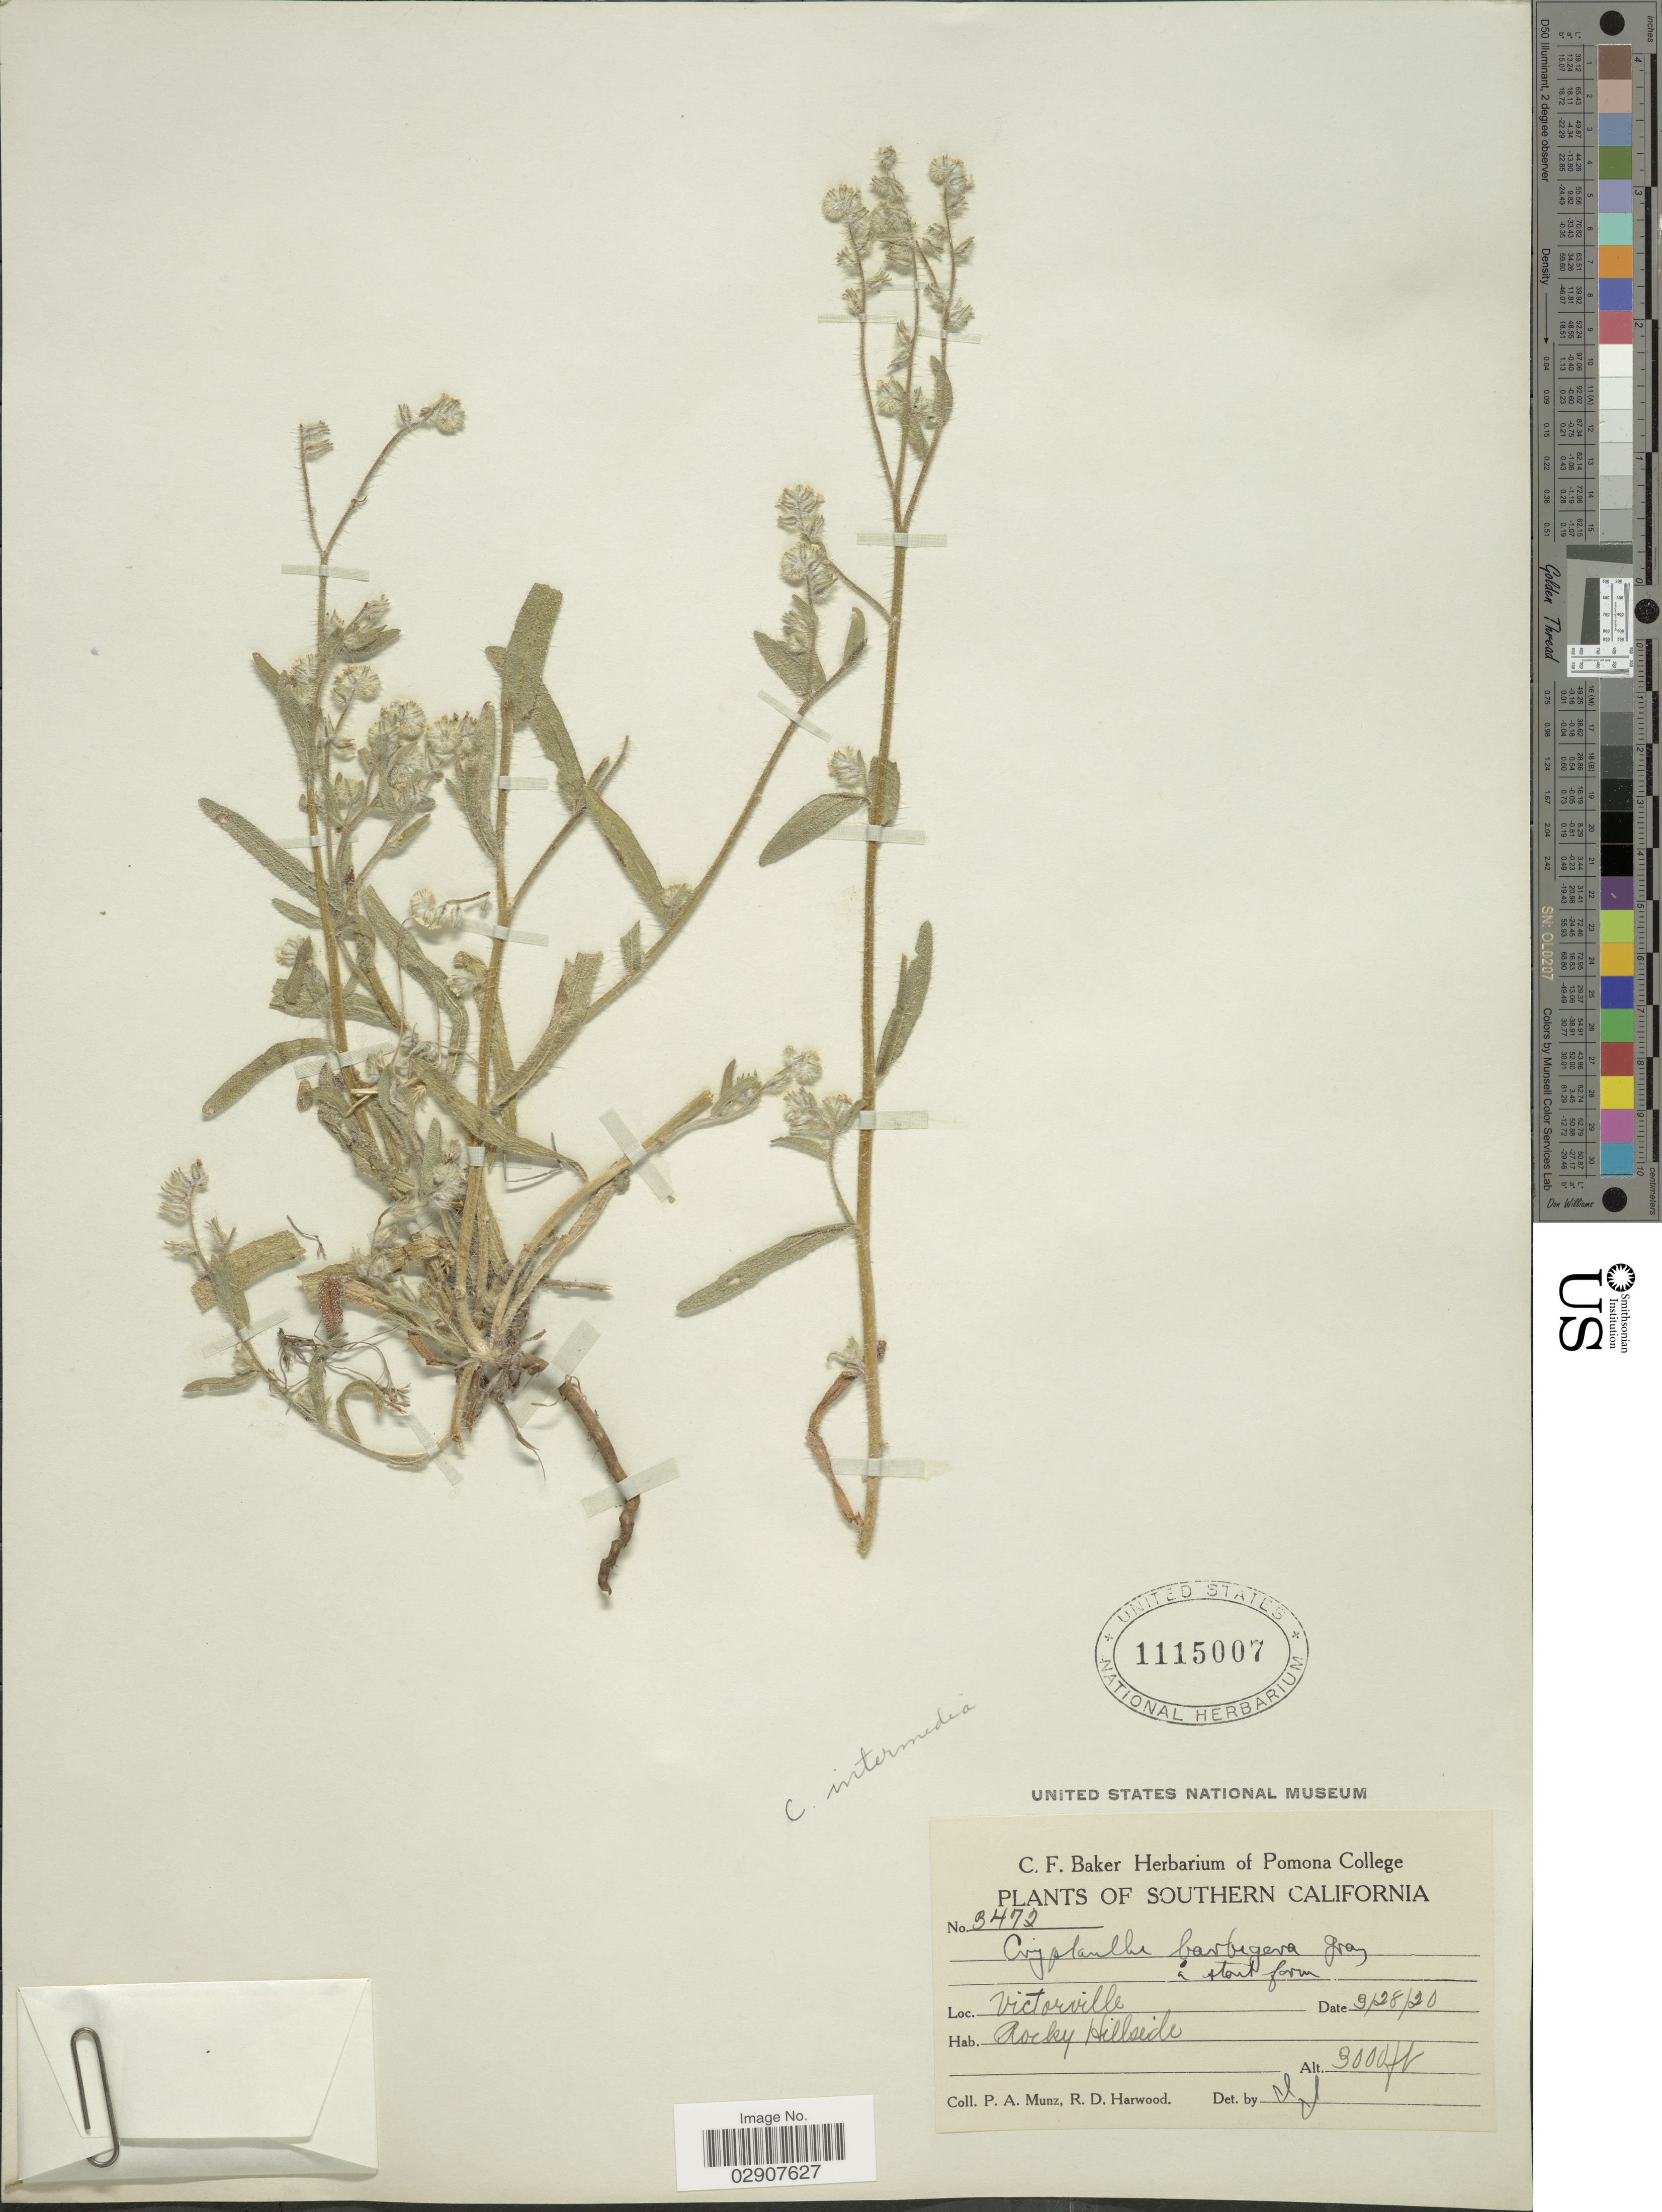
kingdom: Plantae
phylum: Tracheophyta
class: Magnoliopsida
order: Boraginales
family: Boraginaceae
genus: Cryptantha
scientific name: Cryptantha intermedia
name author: (A. Gray) Greene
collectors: P. A. Munz & R. Harwood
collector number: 3472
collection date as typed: Transcribed d/m/y: 28/3/20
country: United States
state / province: California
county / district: San Barnadino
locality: Southern California, Victorville.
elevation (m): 914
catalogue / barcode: US 1115007